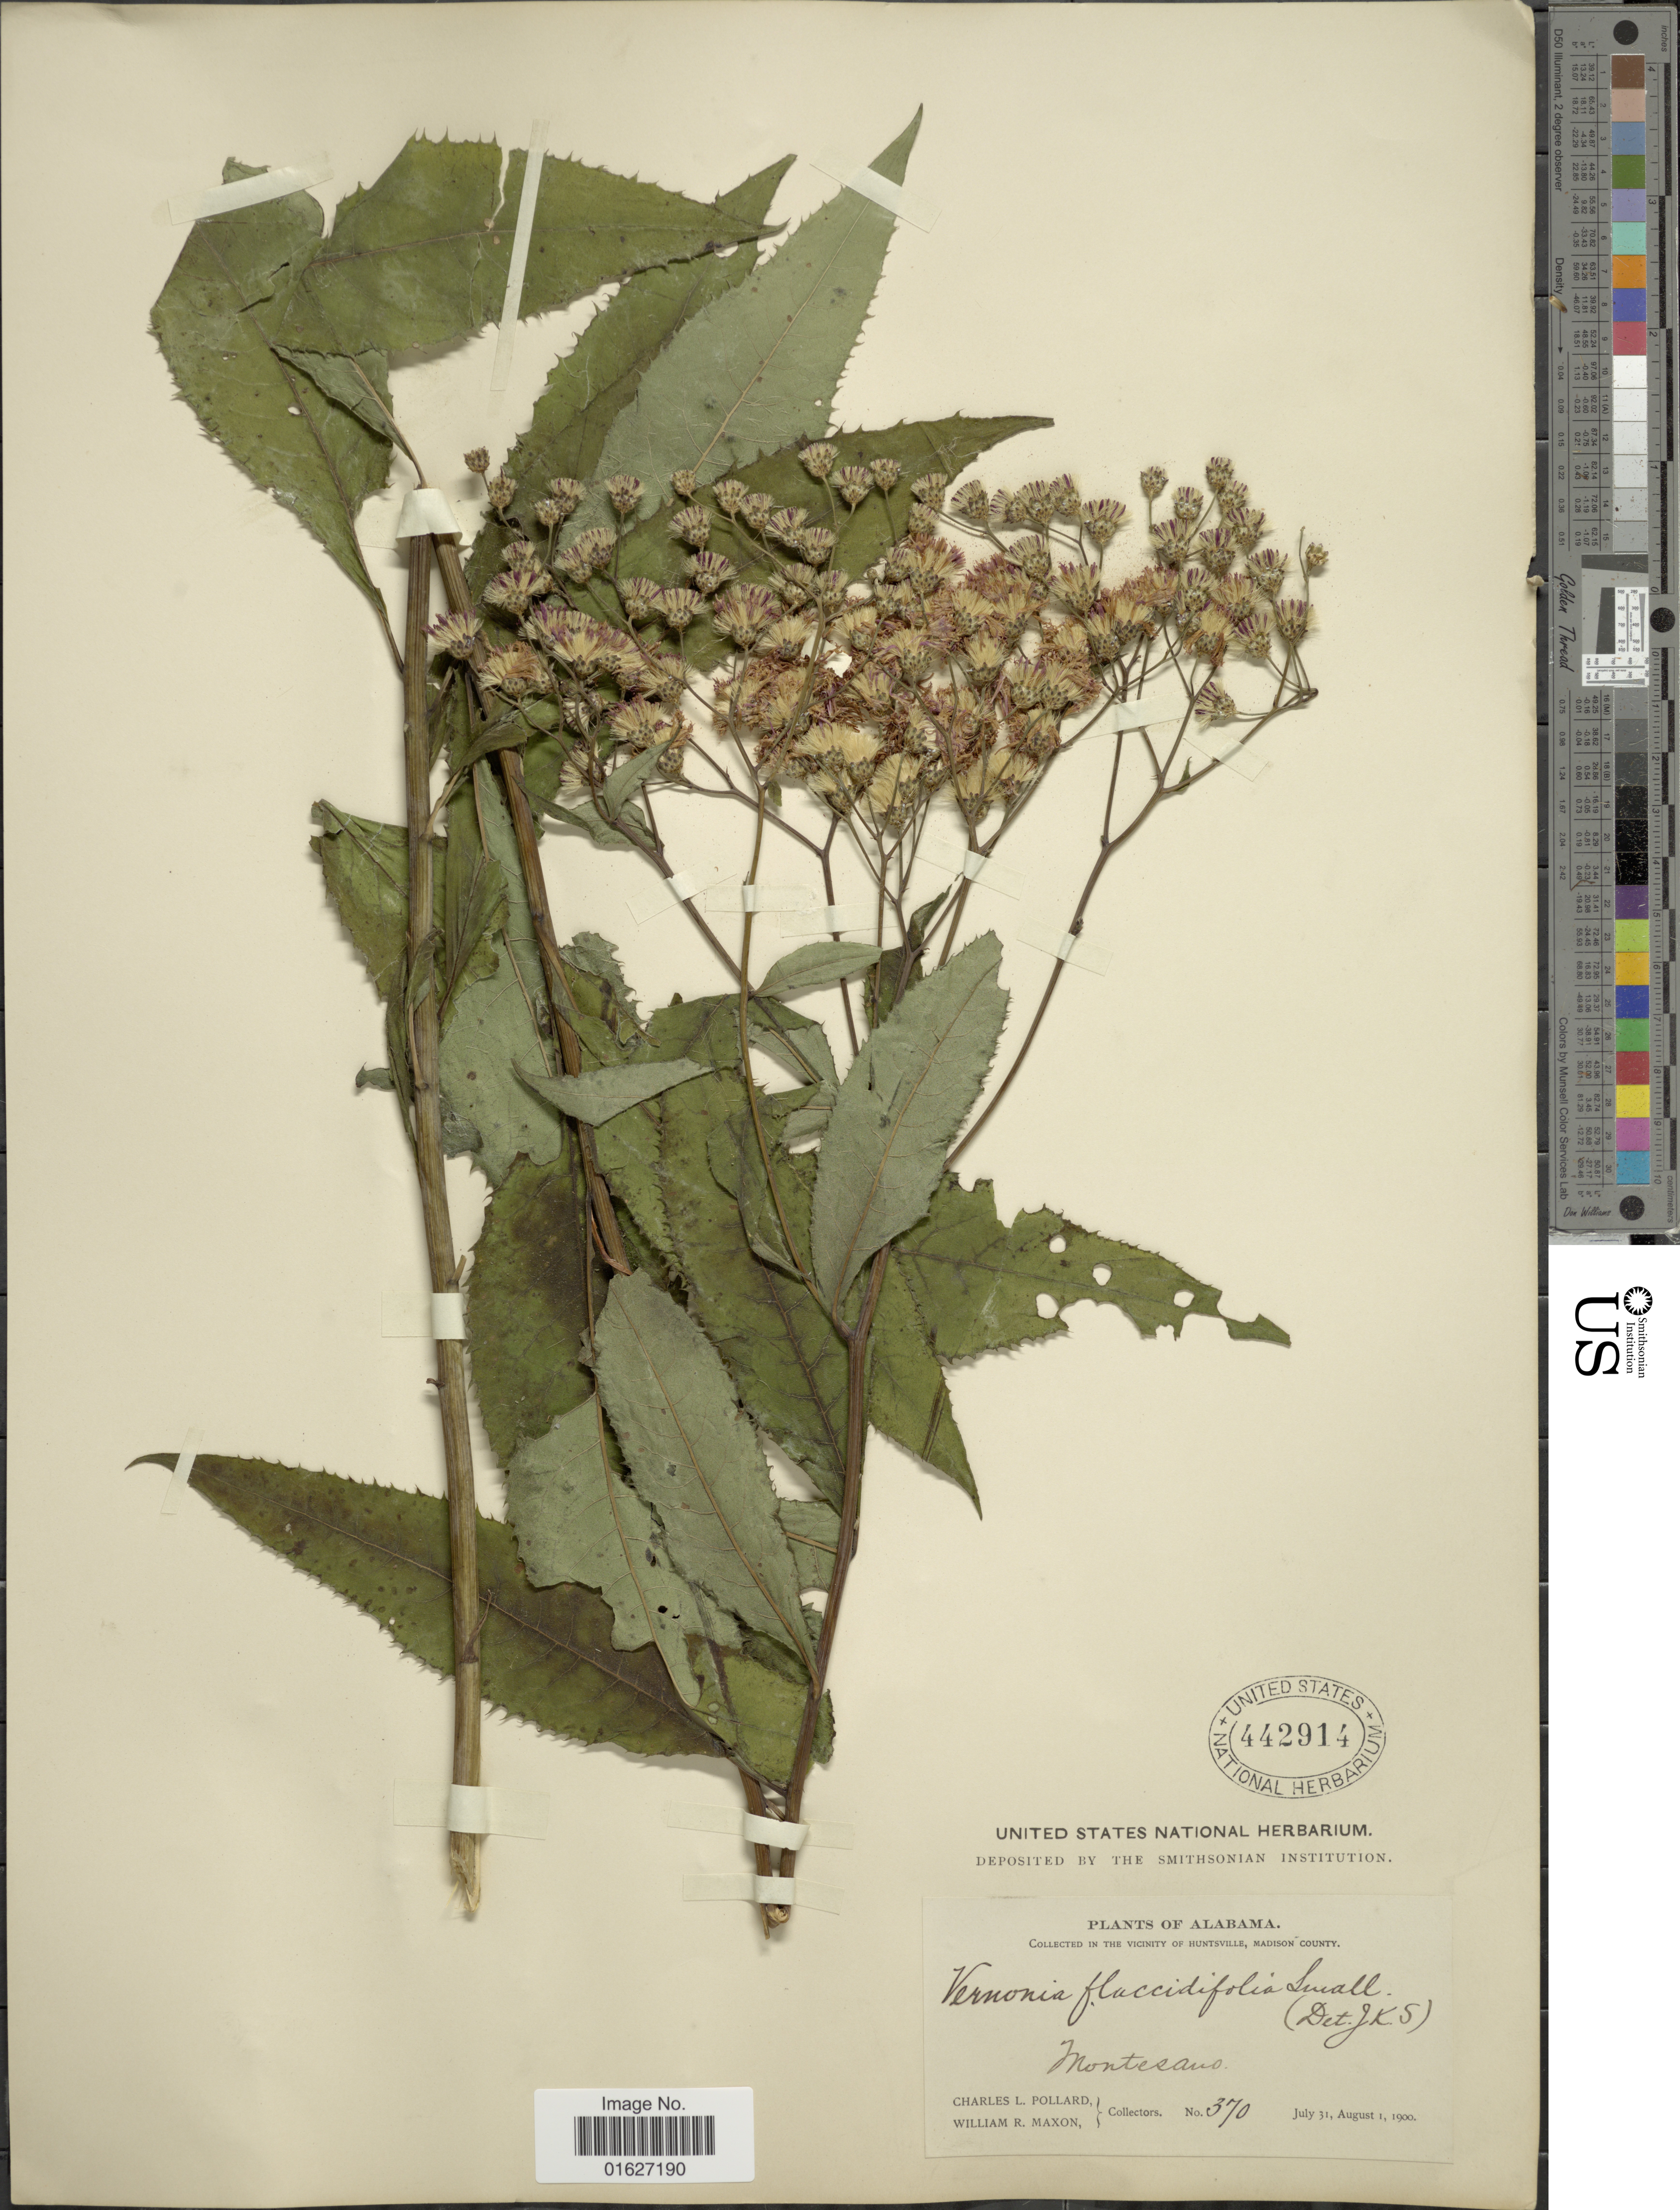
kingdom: Plantae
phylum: Tracheophyta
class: Magnoliopsida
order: Asterales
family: Asteraceae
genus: Vernonia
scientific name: Vernonia flaccidifolia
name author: Small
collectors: C. L. Pollard & W. R. Maxon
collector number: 370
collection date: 1900-07-31/1900-08-01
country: United States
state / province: Alabama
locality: Vicinity of Huntsville, Madison County, Montesano.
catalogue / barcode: US 442914